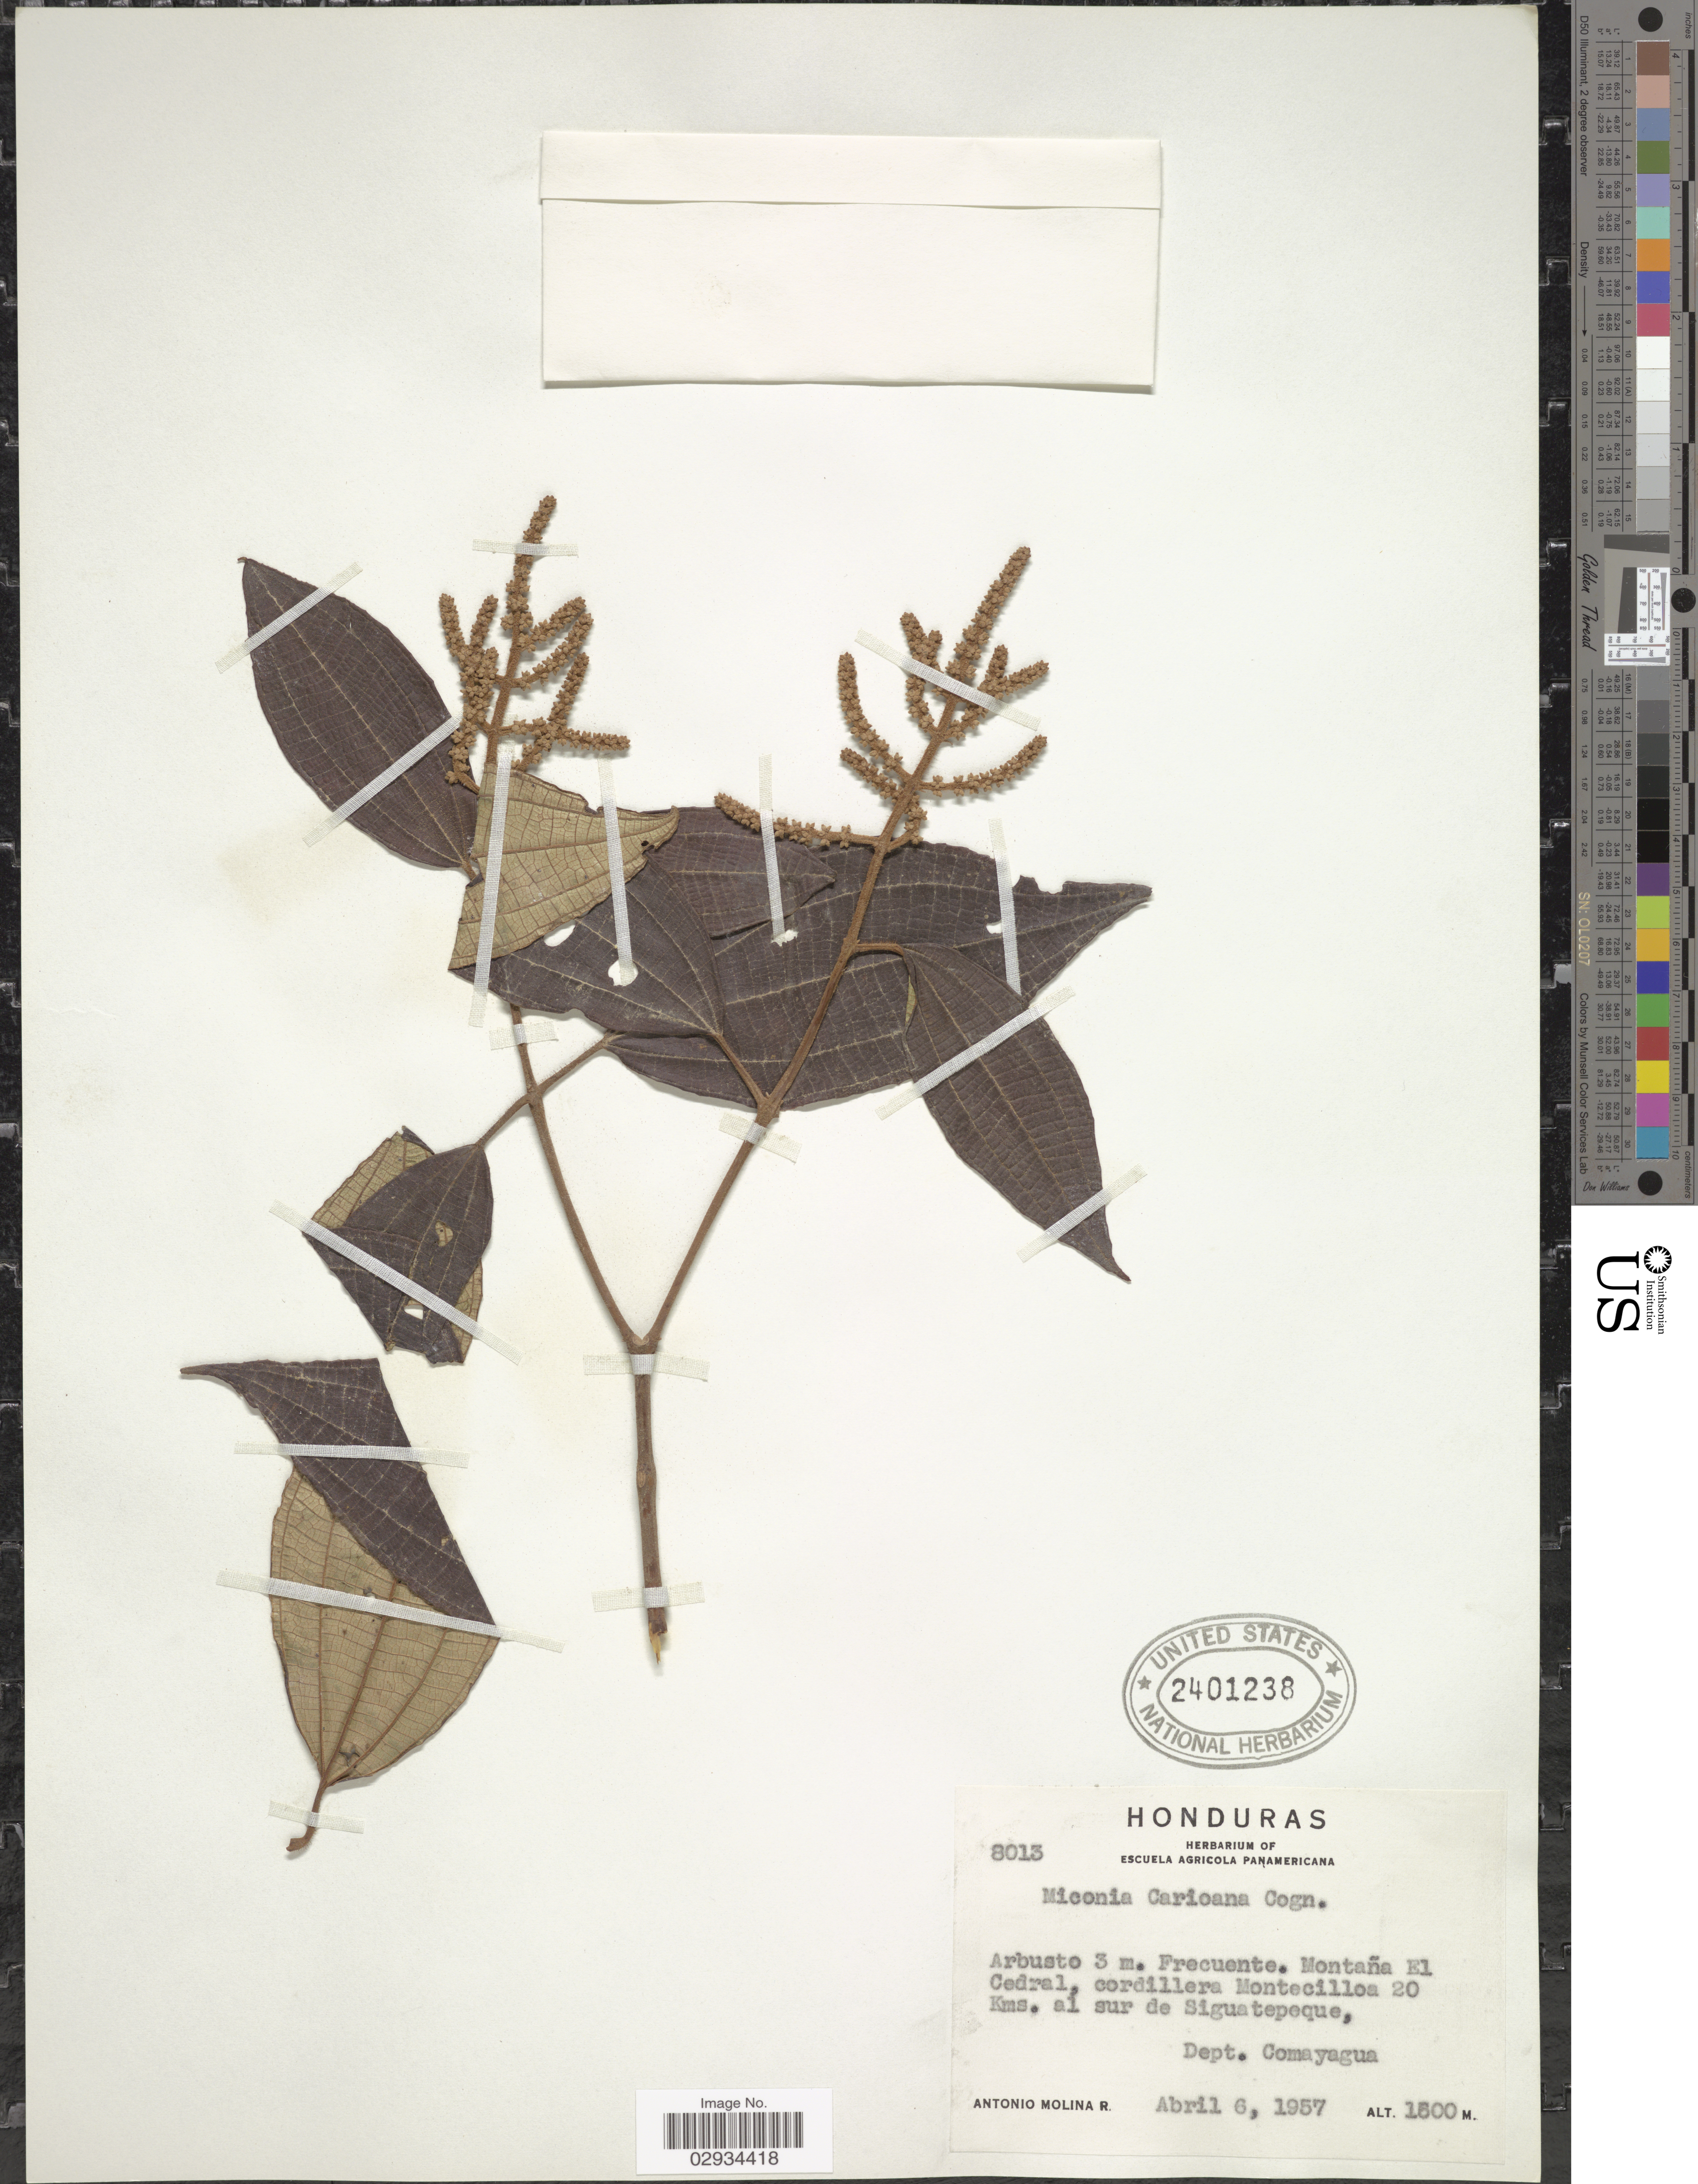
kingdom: Plantae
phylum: Tracheophyta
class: Magnoliopsida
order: Myrtales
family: Melastomataceae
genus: Miconia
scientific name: Miconia sylvatica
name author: (Schltdl.) Naudin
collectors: A. Molina R.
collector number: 8013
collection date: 1957-04-06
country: Honduras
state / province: Comayagua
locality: Montaña El Cedral, cordillera Montecilloa 20 Kms. al sur de Siguatepeque, Dept. Comayagua.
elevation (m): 1600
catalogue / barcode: US 2401238